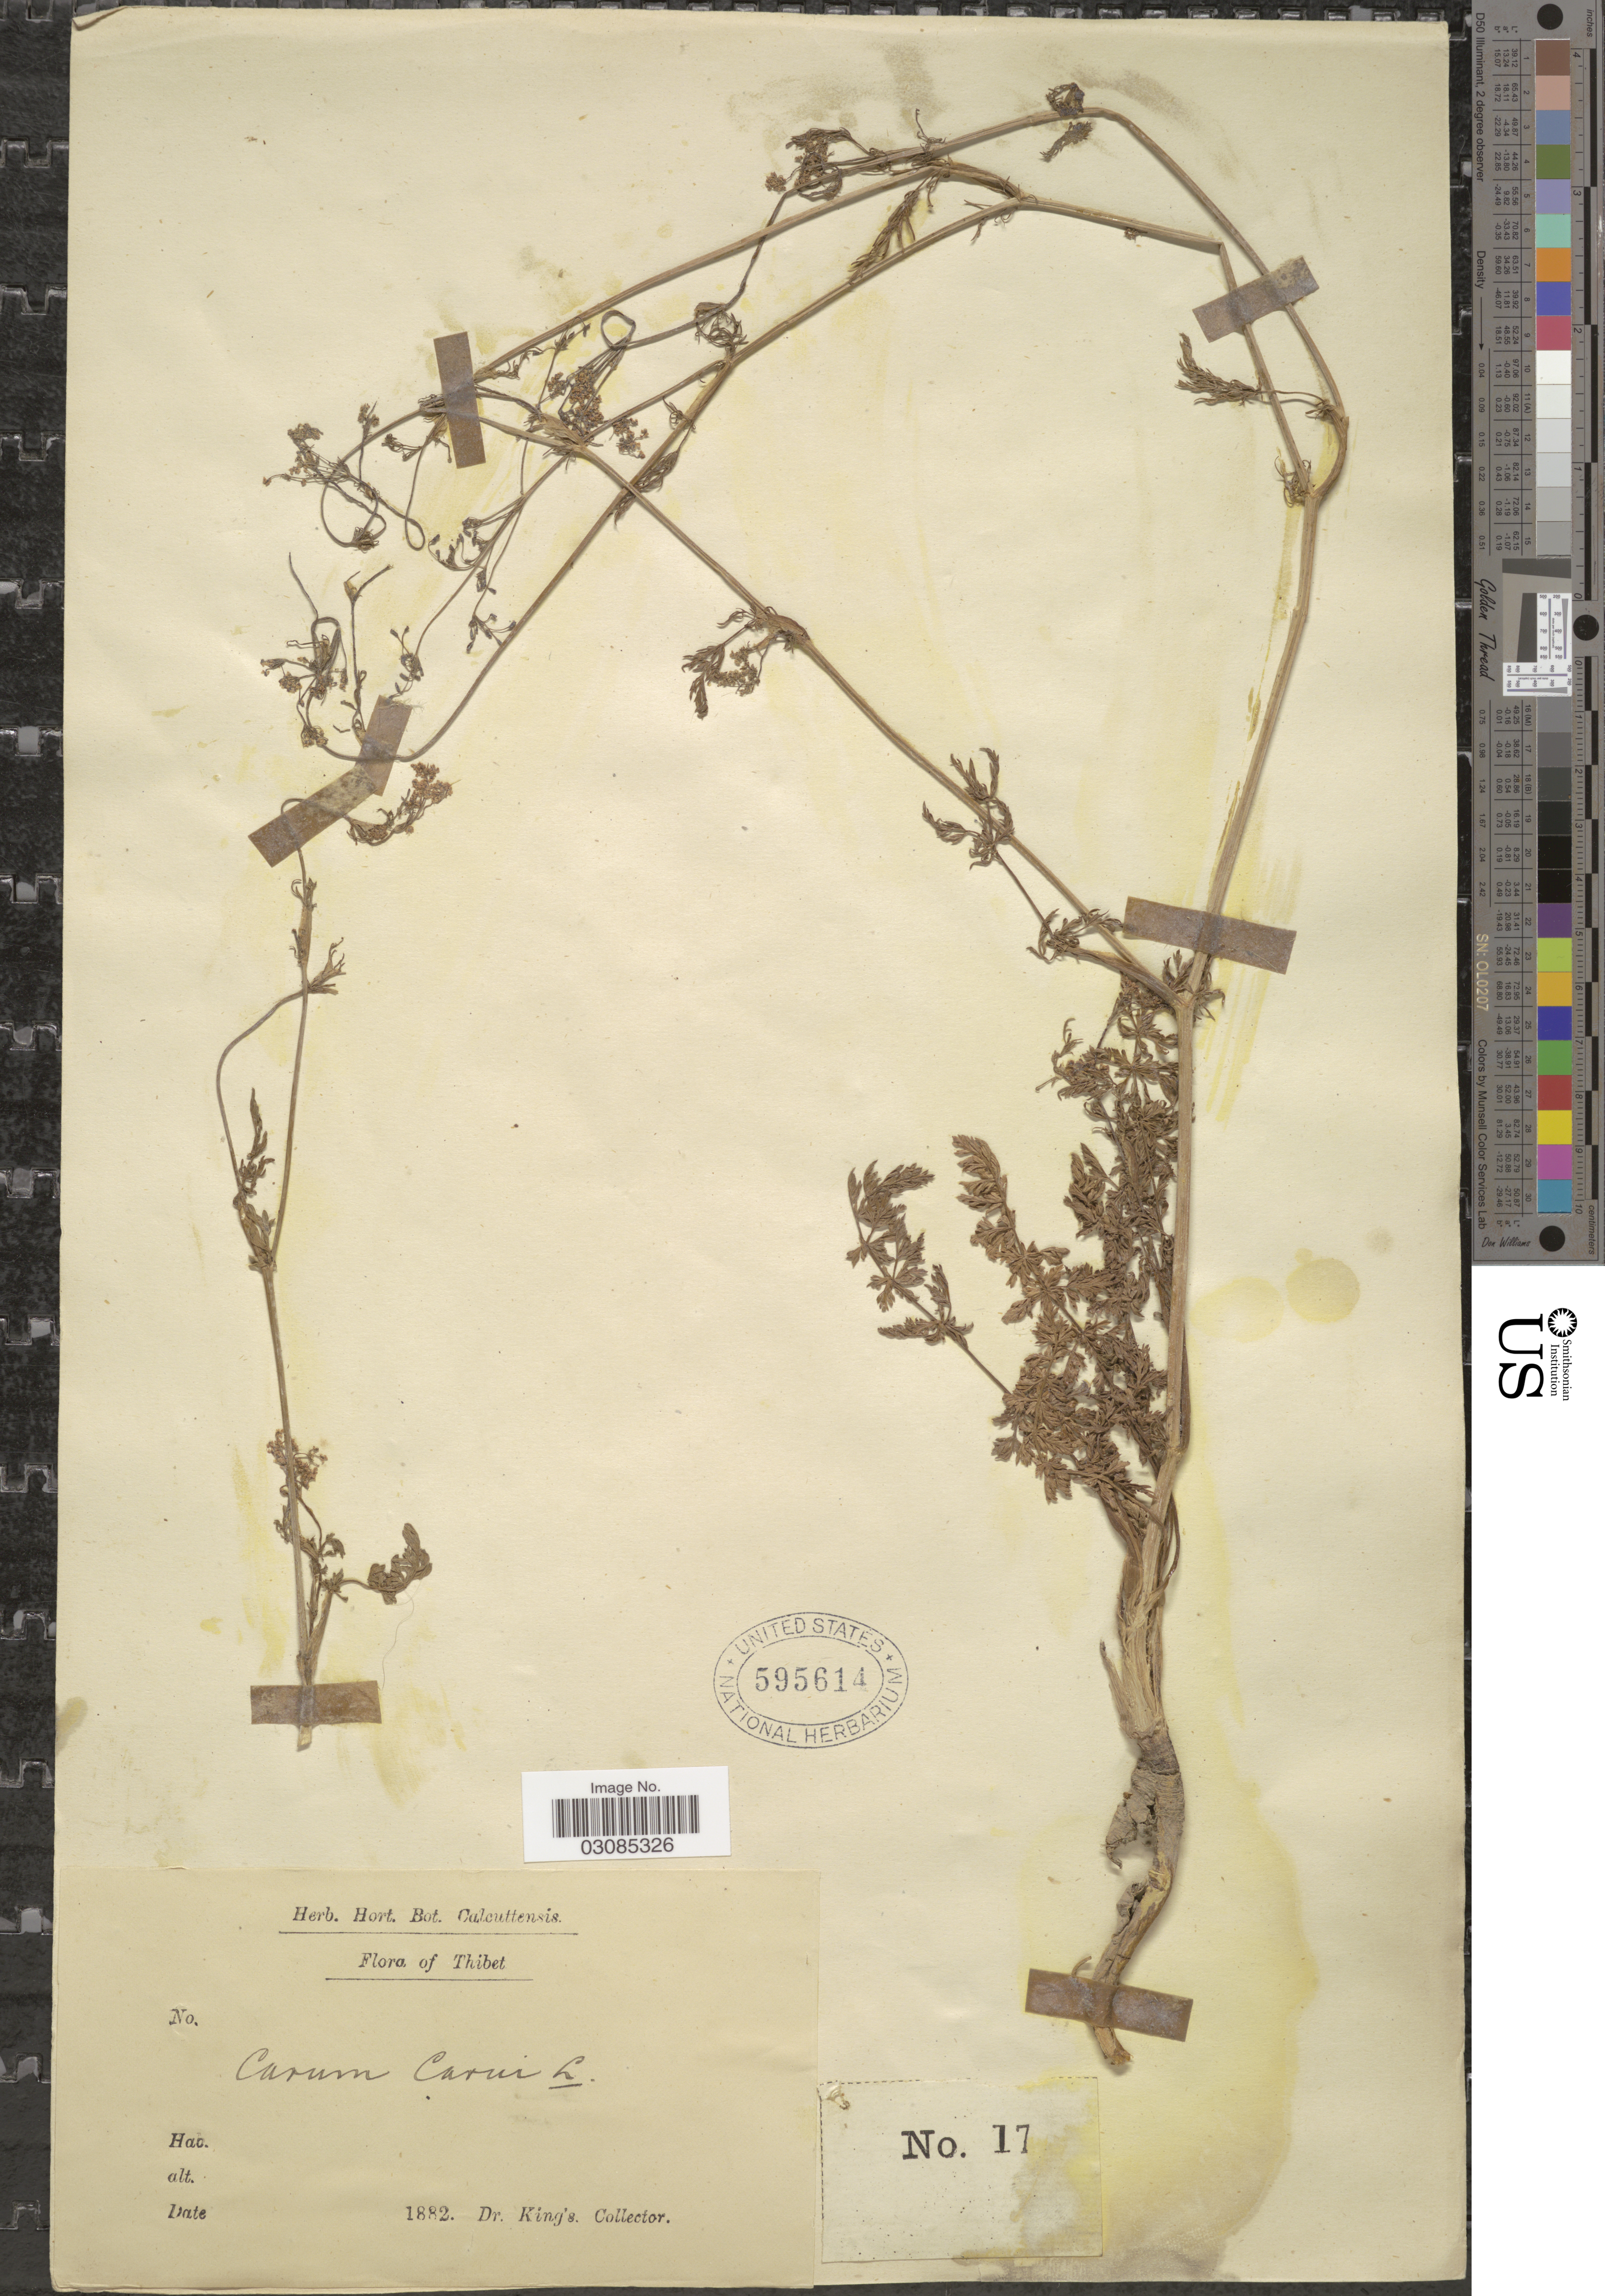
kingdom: Plantae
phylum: Tracheophyta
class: Magnoliopsida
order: Apiales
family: Apiaceae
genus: Carum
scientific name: Carum carvi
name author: L.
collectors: Dr. King's collector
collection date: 1882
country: China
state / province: Xizang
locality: Thibet.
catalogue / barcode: US 595614